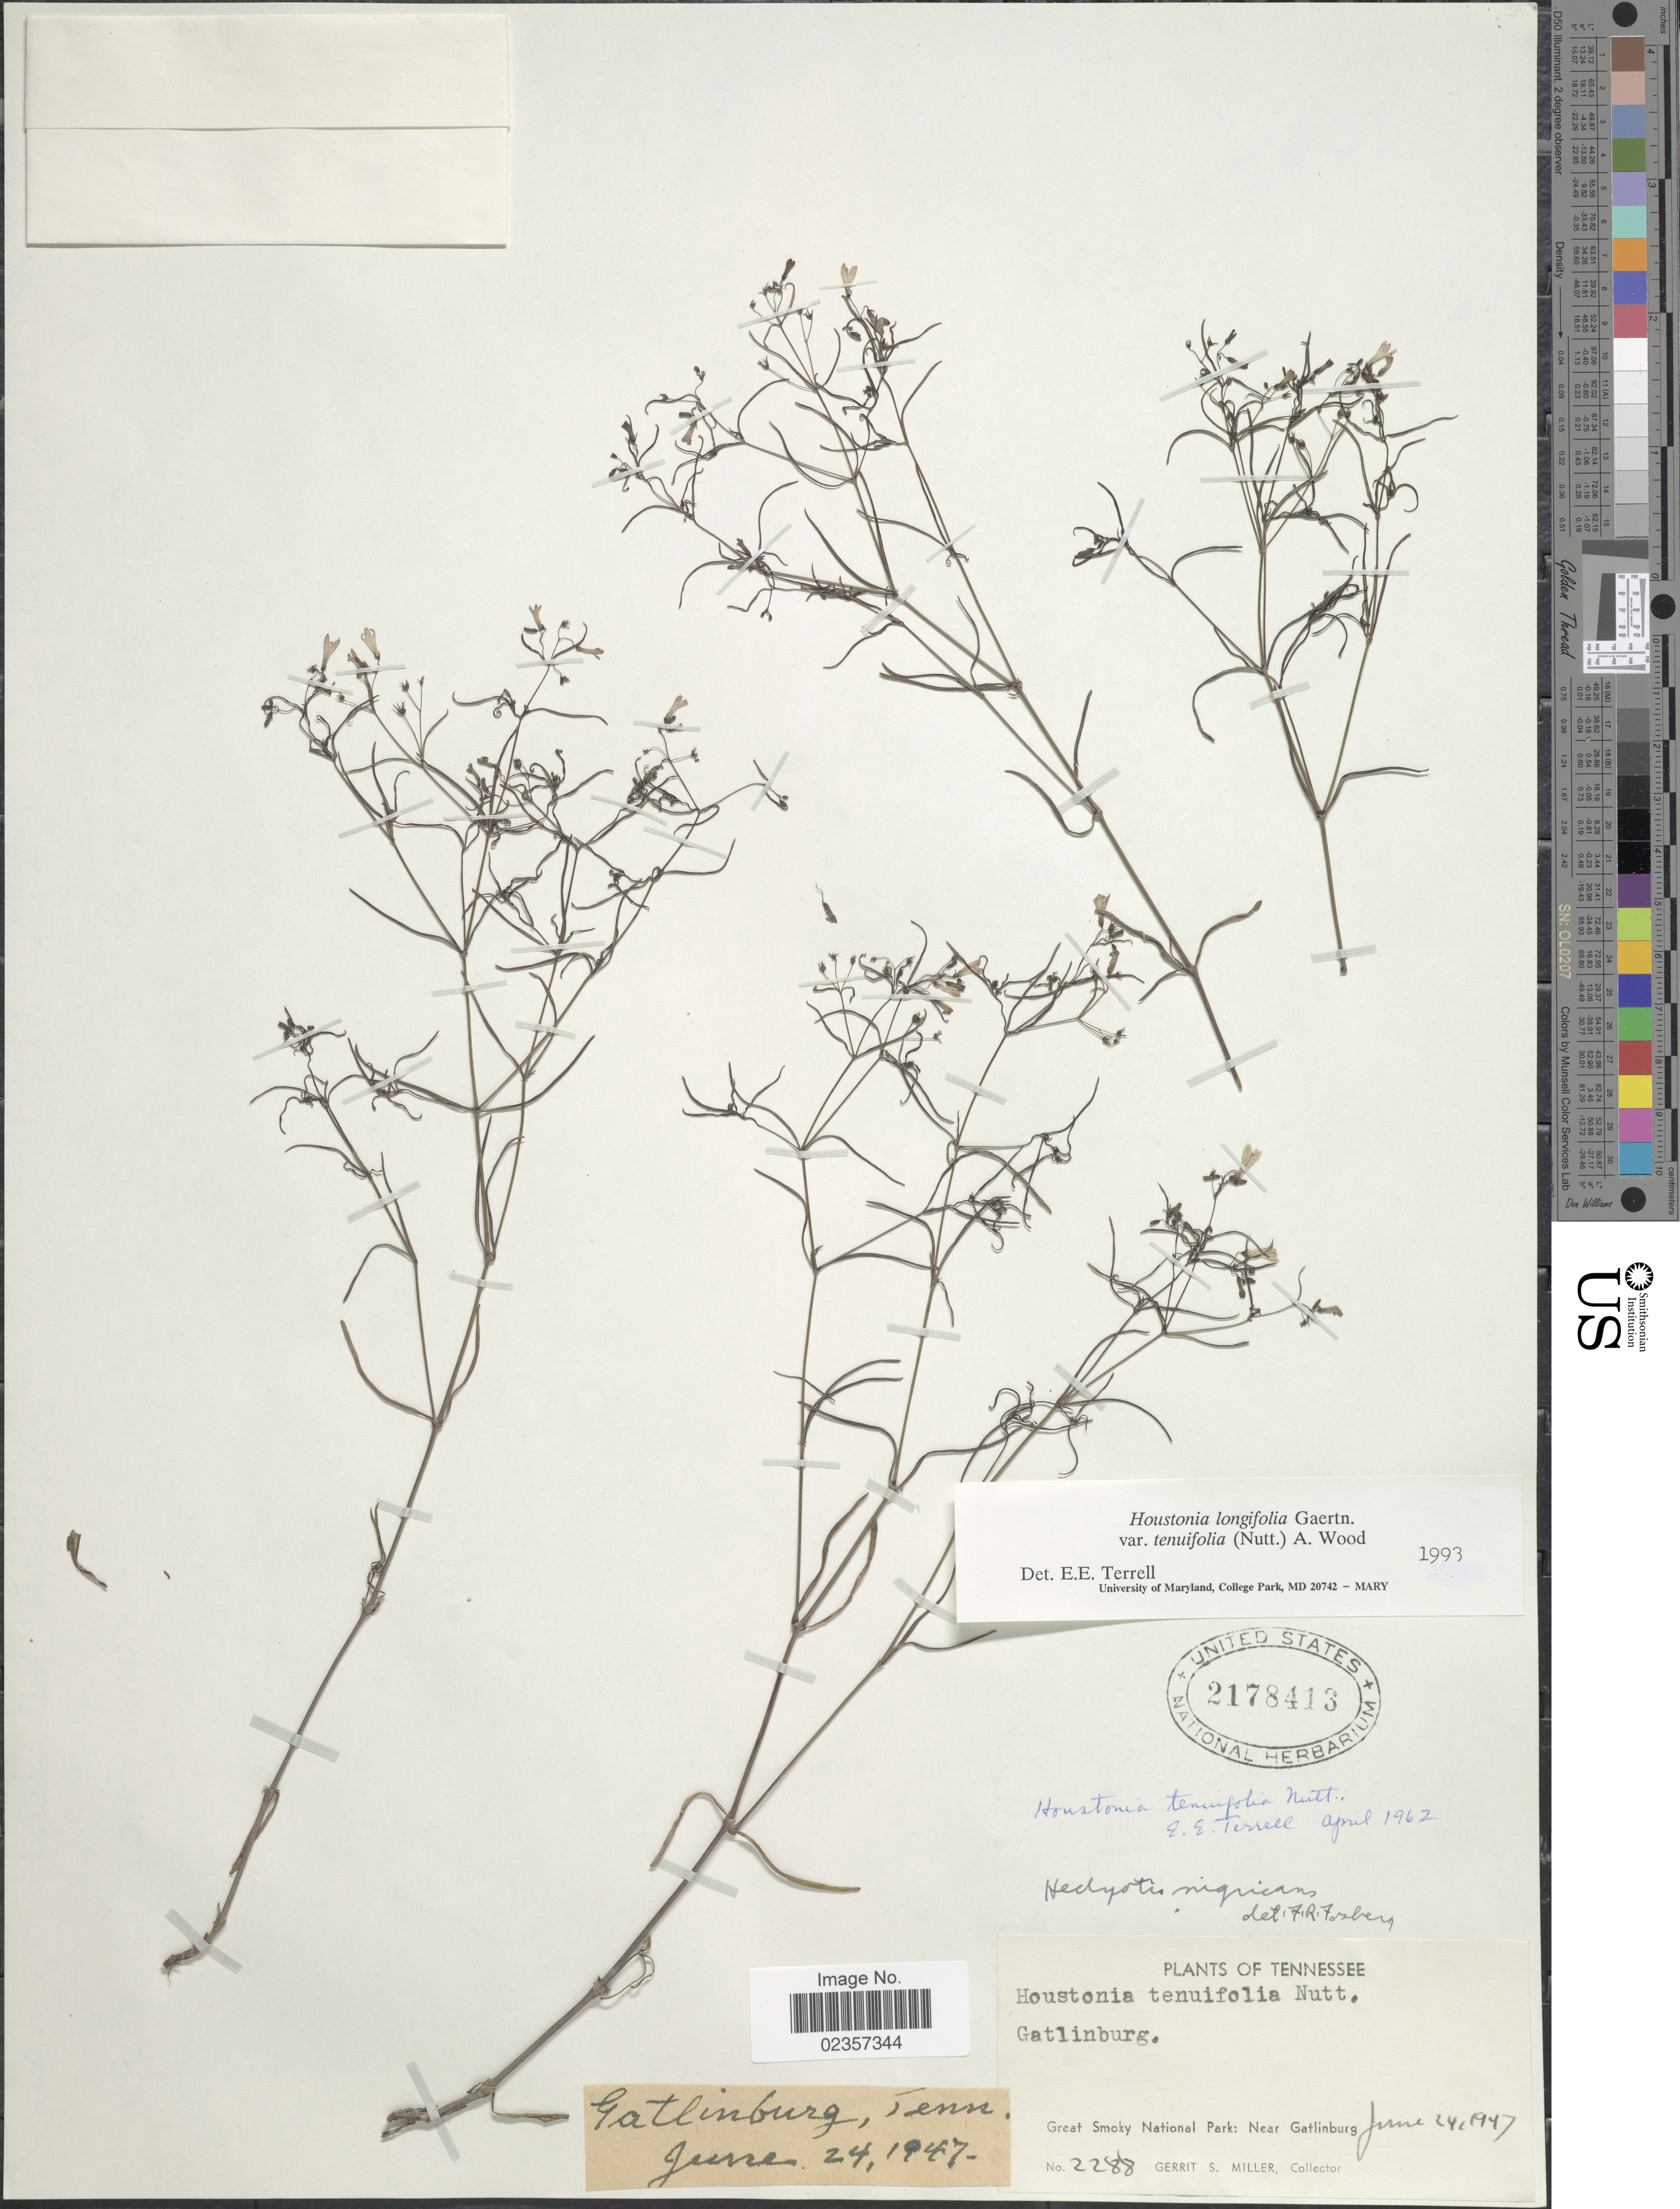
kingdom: Plantae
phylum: Tracheophyta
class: Magnoliopsida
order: Gentianales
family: Rubiaceae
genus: Houstonia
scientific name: Houstonia longifolia var. tenuifolia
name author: (Nutt.) Alph. Wood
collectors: G. S. Miller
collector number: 2288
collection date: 1947-06-24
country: United States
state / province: Tennessee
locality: Great Smoky National Park: Near Gatlinburg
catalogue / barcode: US 2178413